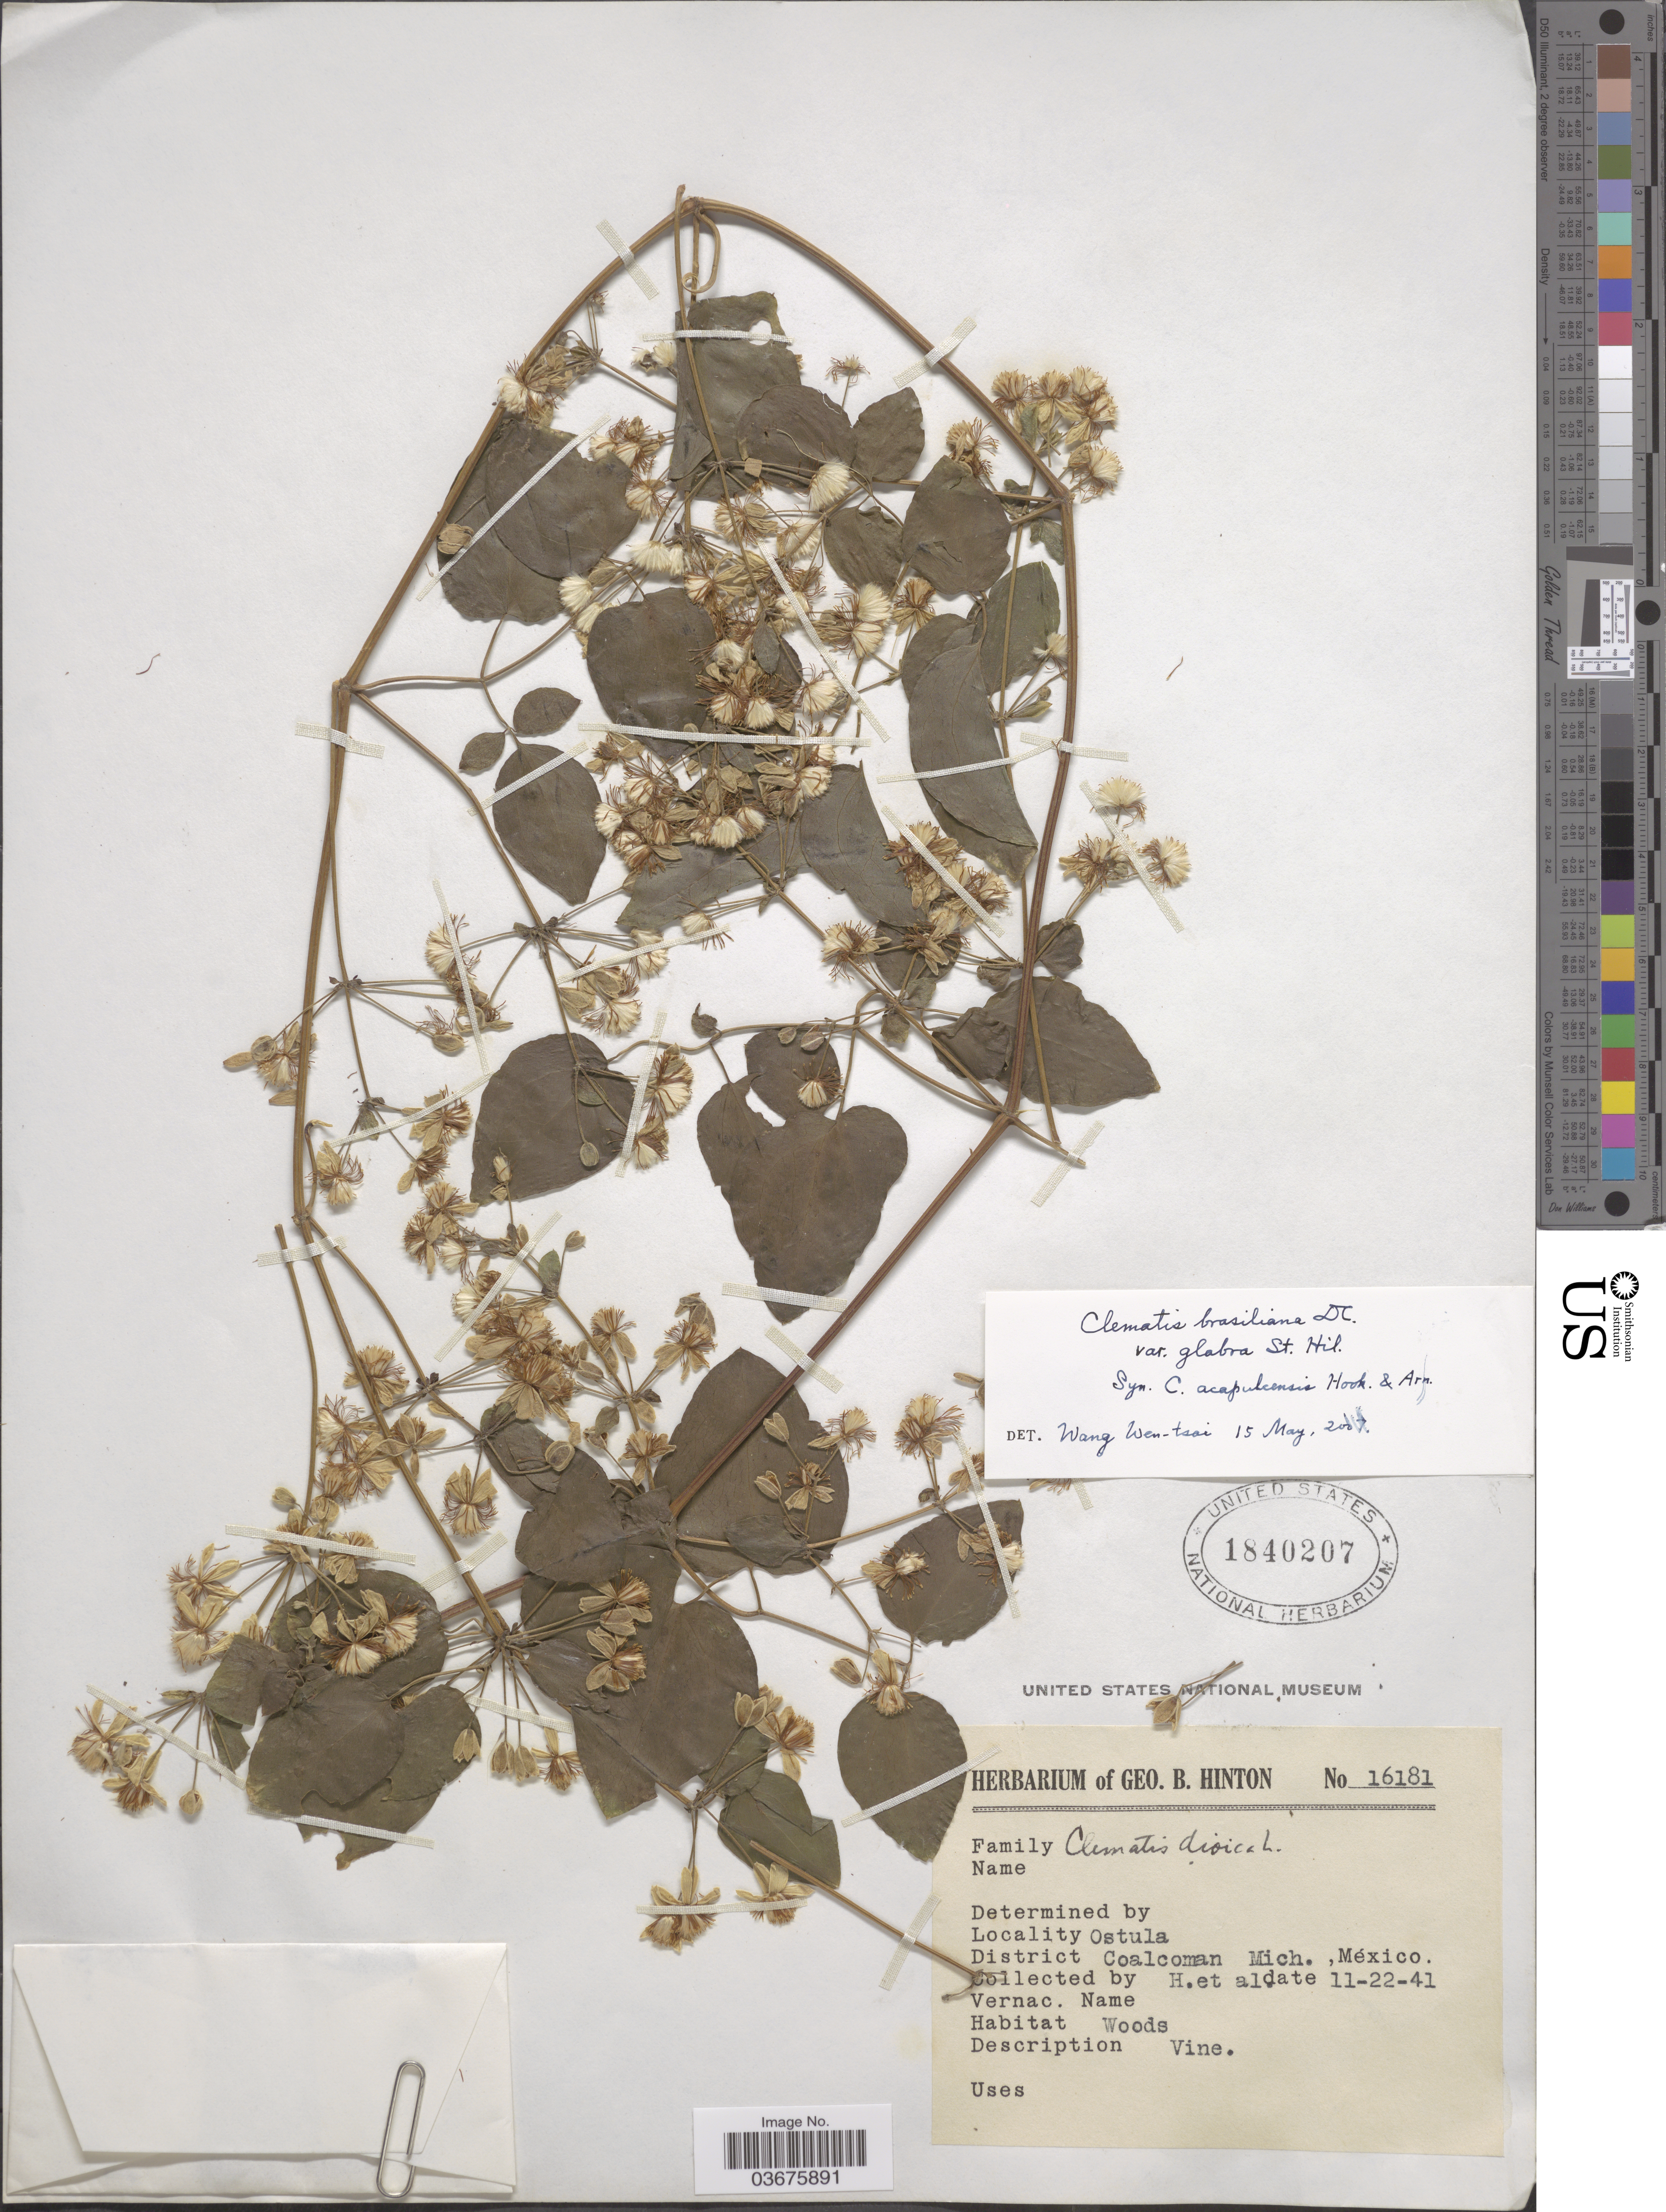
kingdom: Plantae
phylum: Tracheophyta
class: Magnoliopsida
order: Ranunculales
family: Ranunculaceae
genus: Clematis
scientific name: Clematis brasiliana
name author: DC.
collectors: G. B. Hinton & et al.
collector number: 16181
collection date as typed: Transcribed d/m/y: 22/11/41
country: Mexico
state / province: Michoacán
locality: Ostula. District Coalcoman.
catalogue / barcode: US 1840207